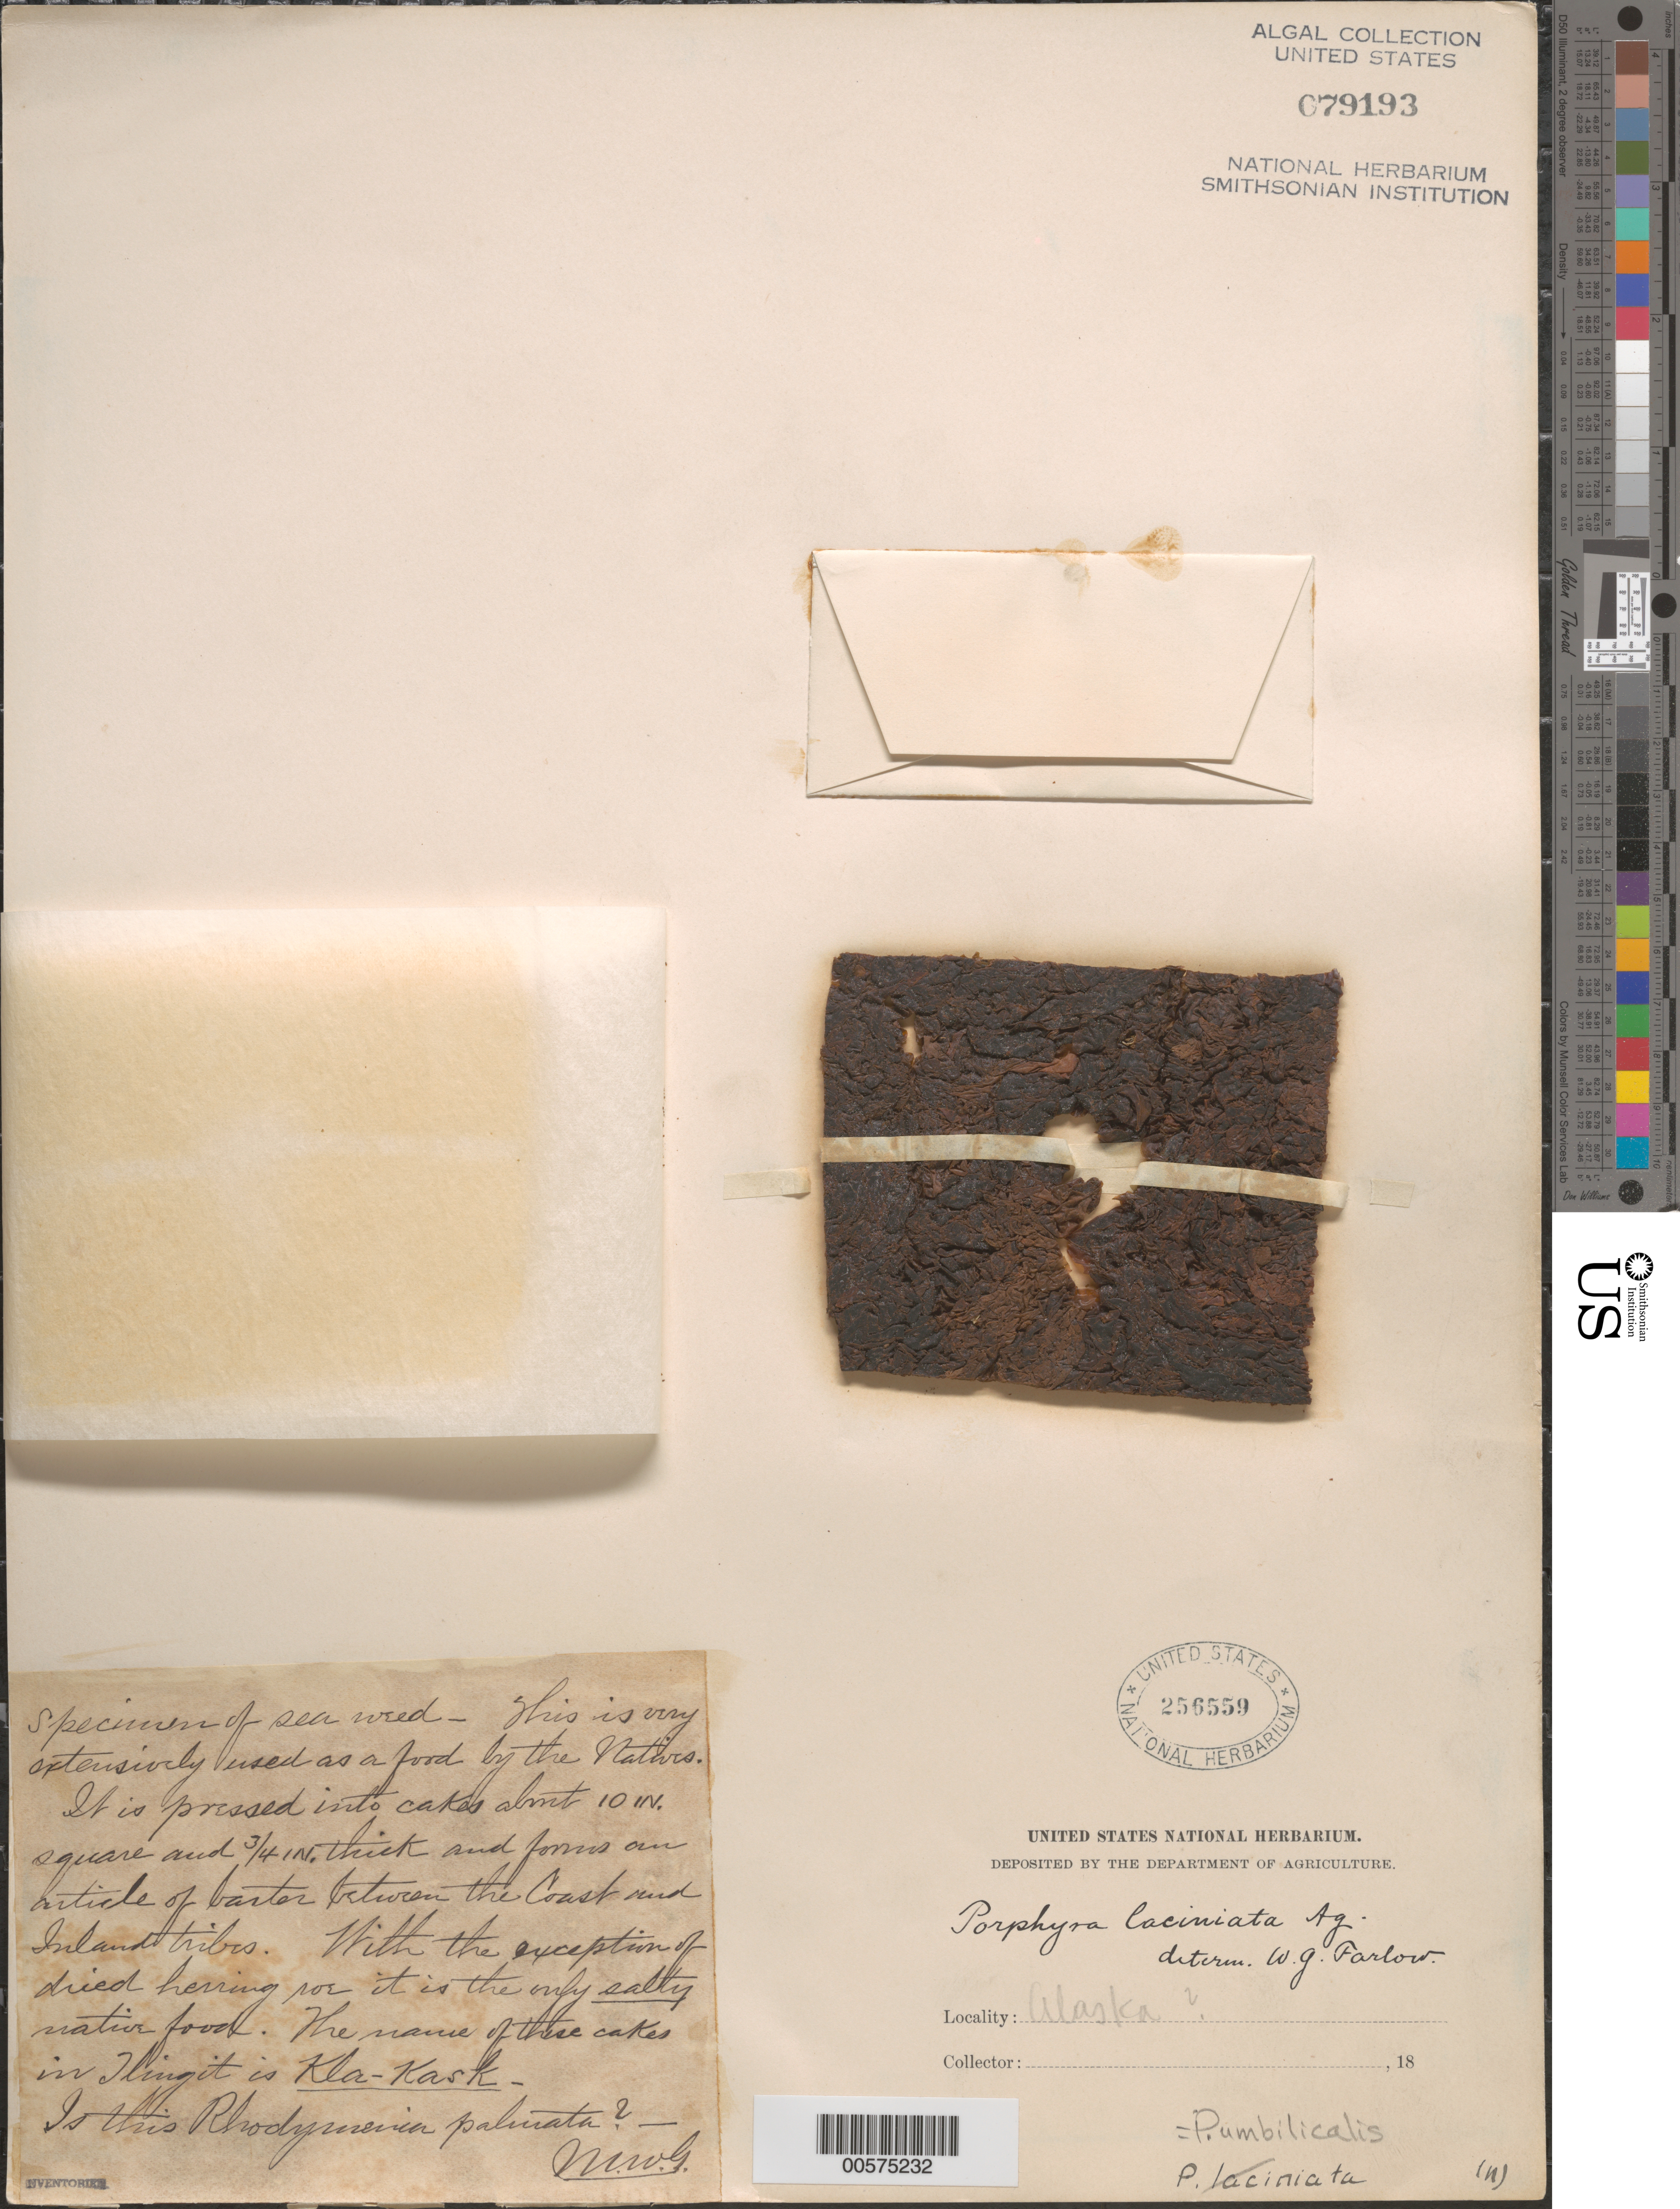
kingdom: Plantae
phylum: Rhodophyta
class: Bangiophyceae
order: Bangiales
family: Bangiaceae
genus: Porphyra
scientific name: Porphyra umbilicalis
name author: Kütz.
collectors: Tlingit Indians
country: United States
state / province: Alaska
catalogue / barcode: US 79193